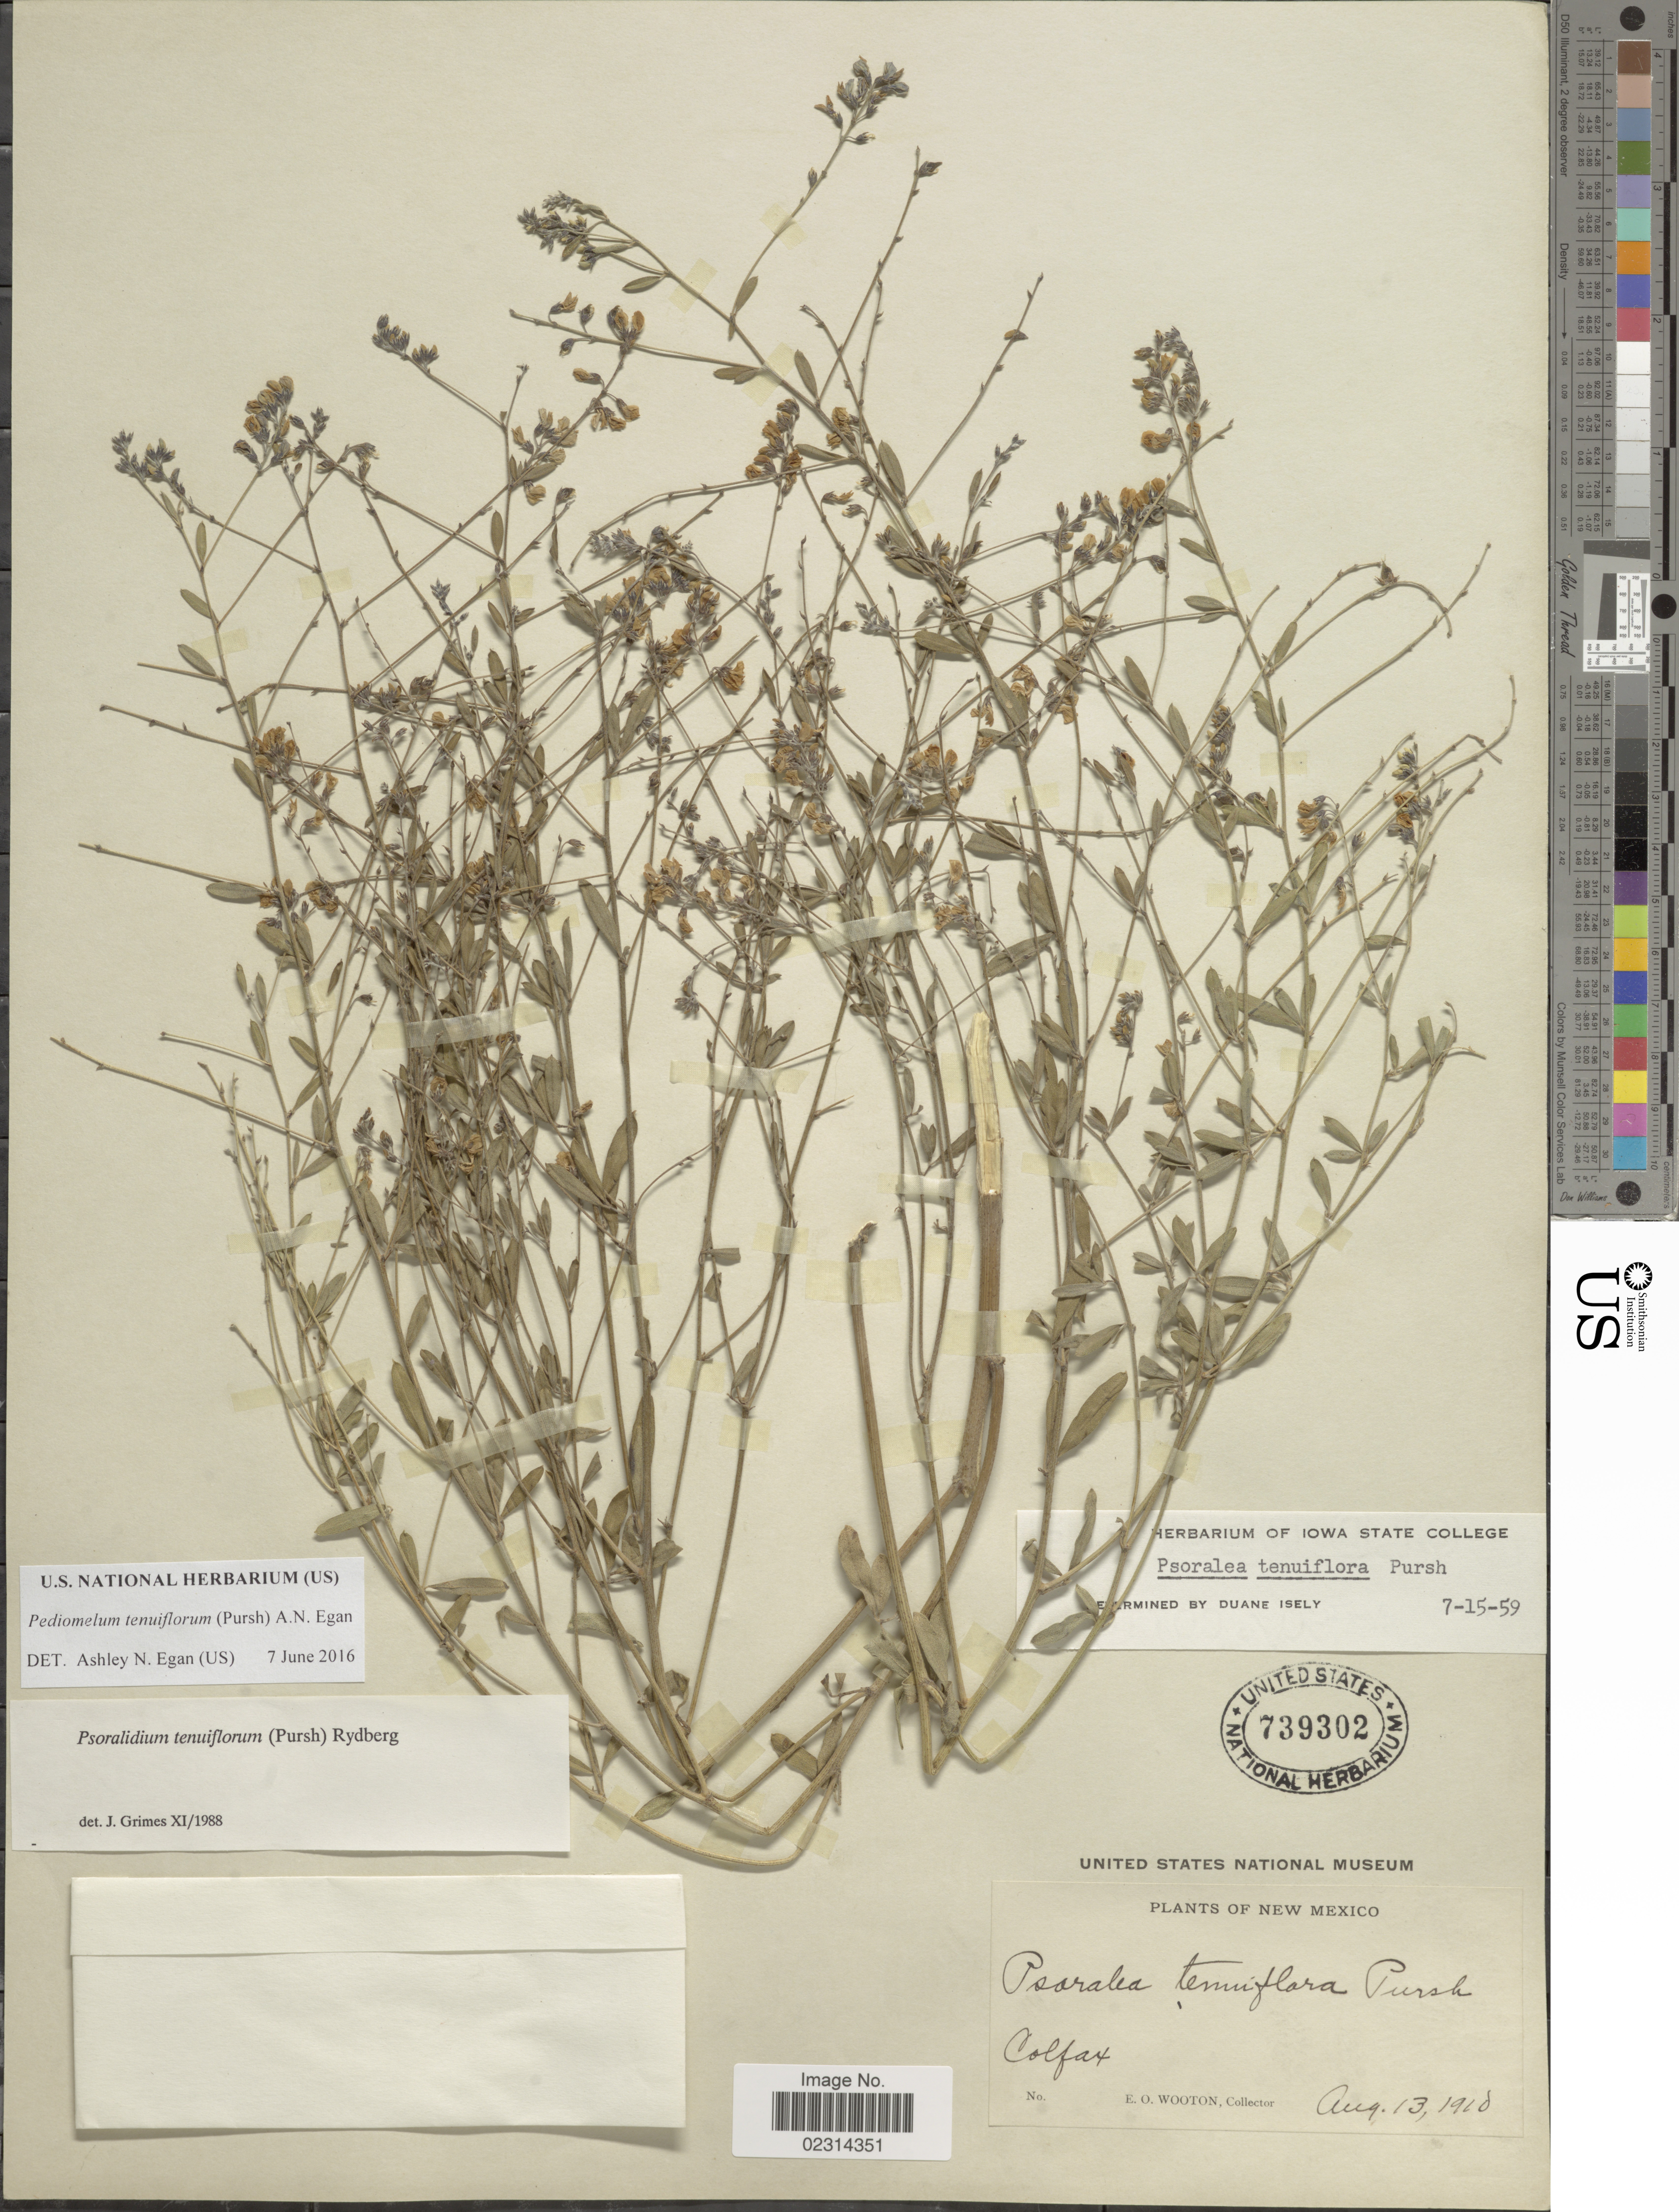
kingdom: Plantae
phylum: Tracheophyta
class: Magnoliopsida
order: Fabales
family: Fabaceae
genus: Psoralidium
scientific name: Psoralidium tenuiflorum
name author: (Pursh) Rydb.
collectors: E. O. Wooton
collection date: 1910-08-13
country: United States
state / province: New Mexico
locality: Colfax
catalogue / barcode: US 739302